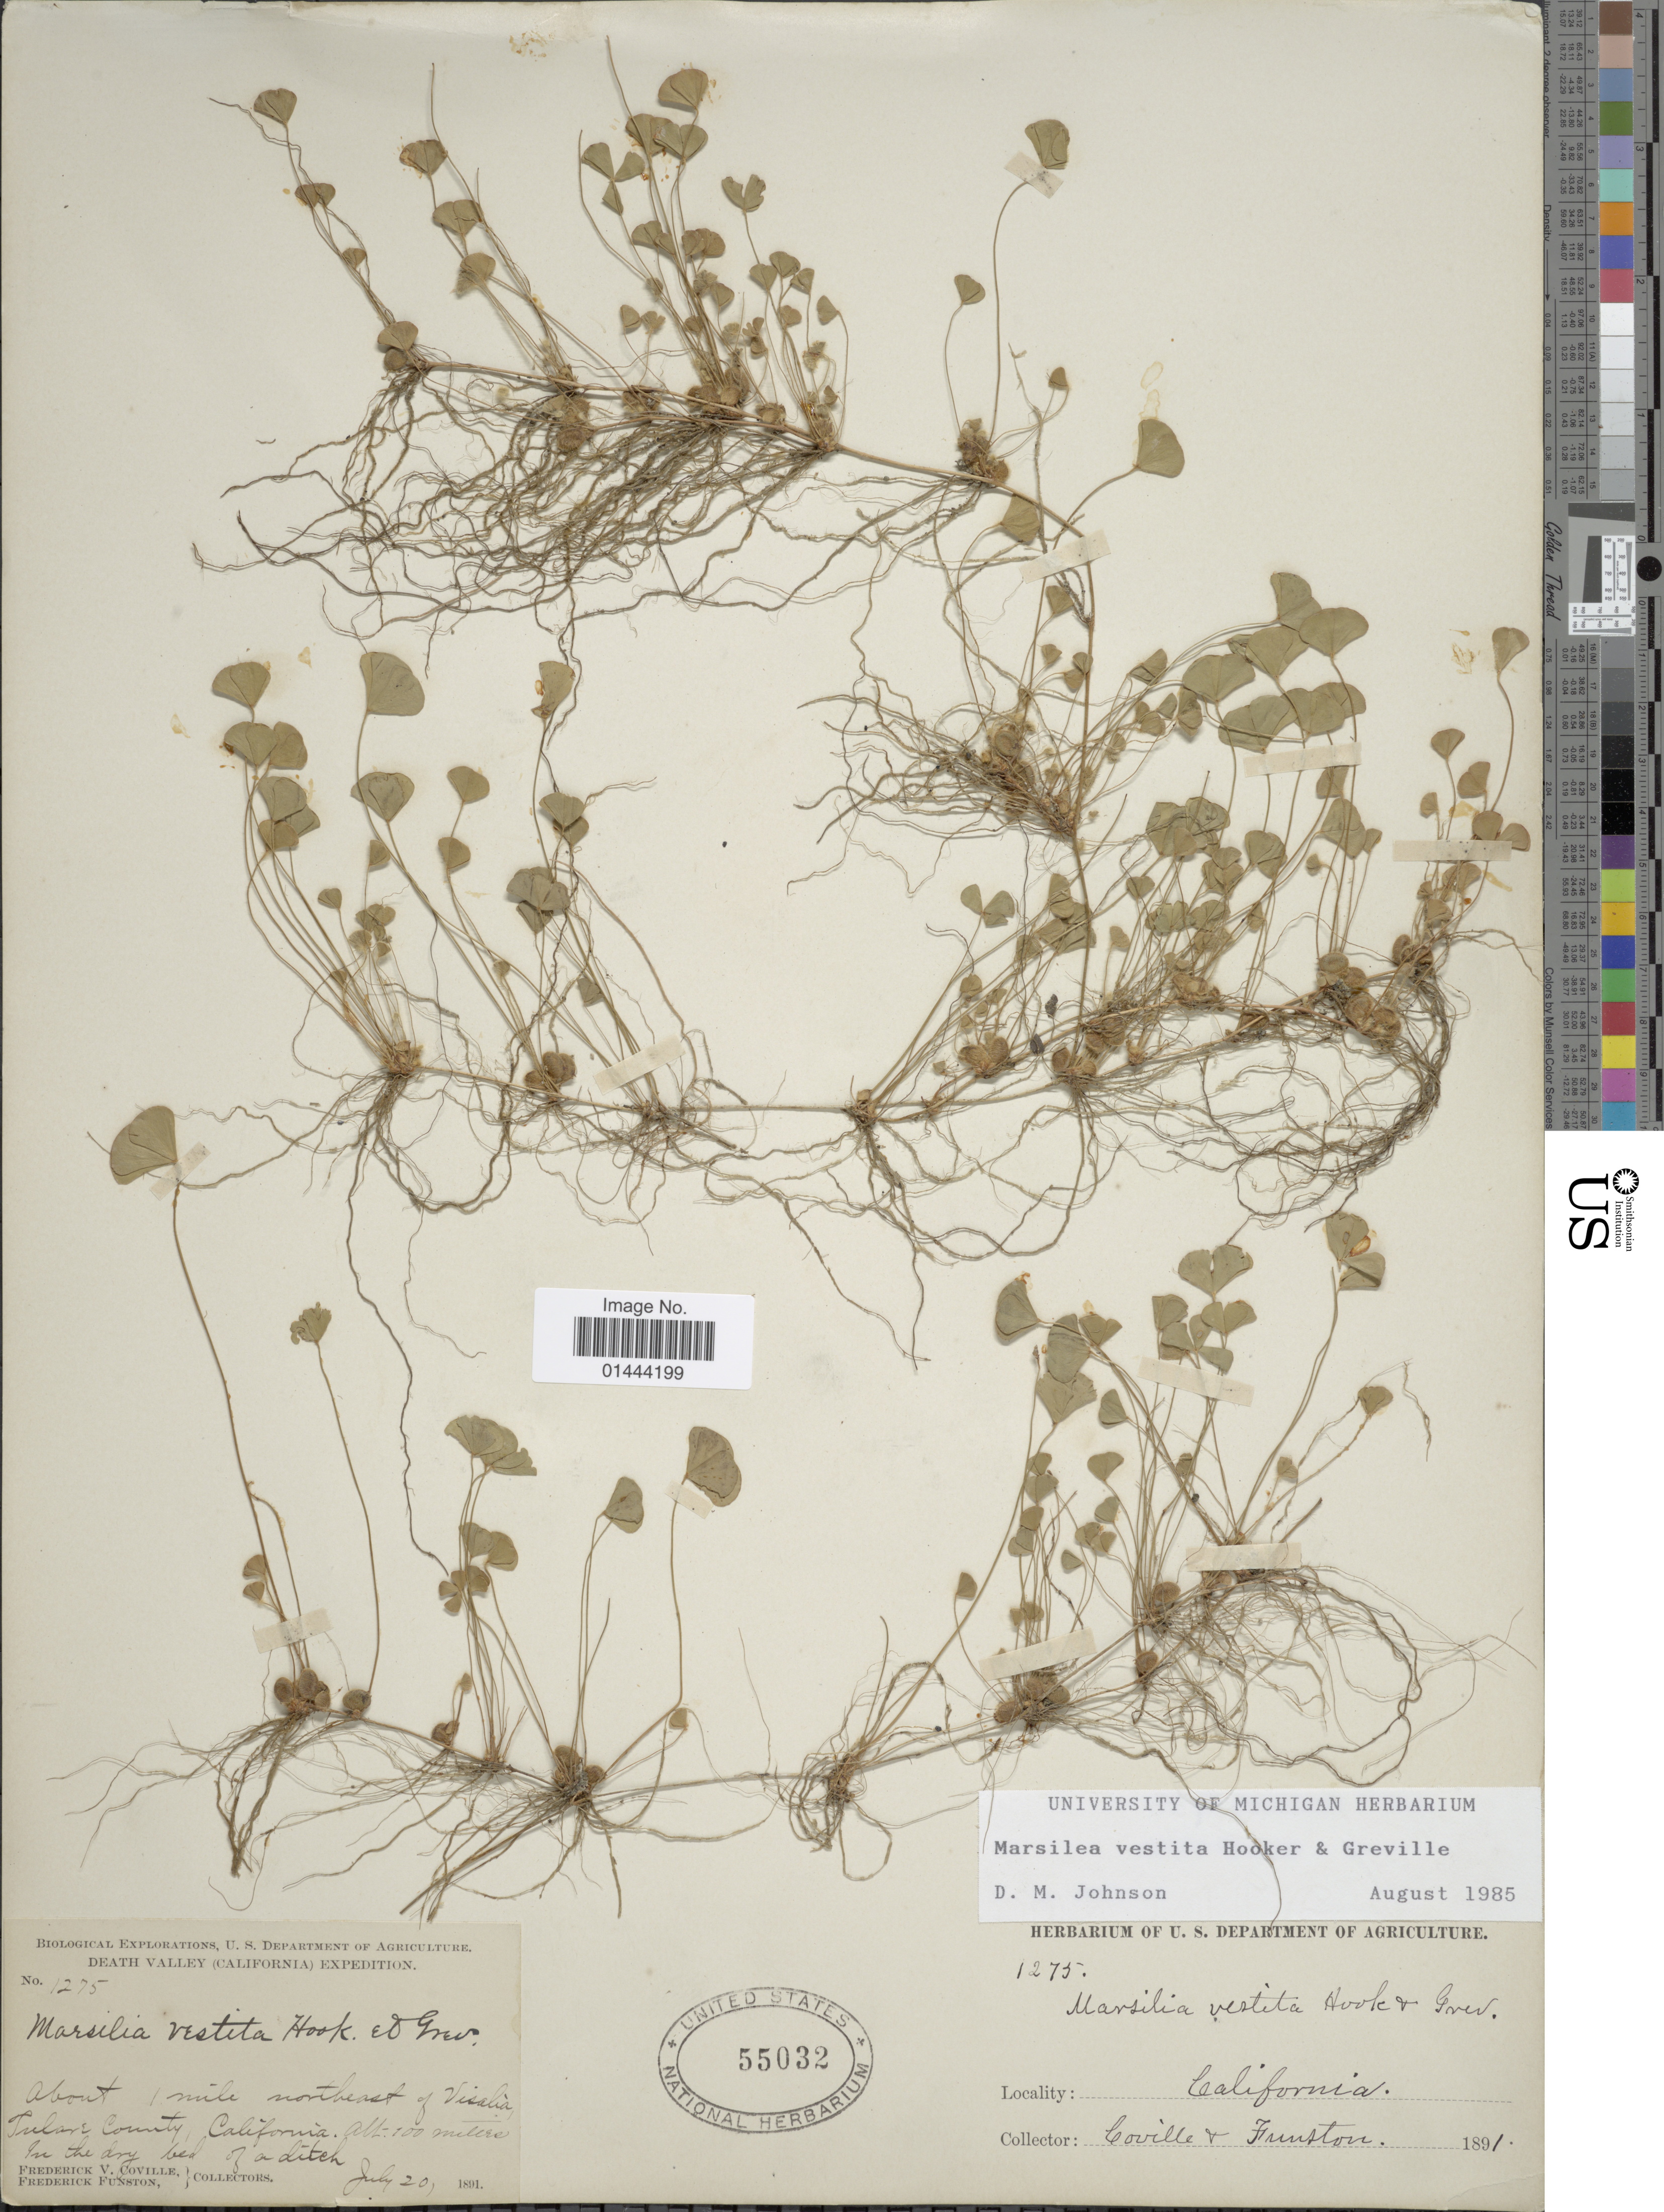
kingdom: Plantae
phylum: Tracheophyta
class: Polypodiopsida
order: Salviniales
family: Marsileaceae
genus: Marsilea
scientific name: Marsilea vestita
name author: Hook. & Grev.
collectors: F. V. Coville & F. Funston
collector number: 1275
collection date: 1891-07-20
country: United States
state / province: California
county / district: Tulare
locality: Death Valley, about 1 mile northeast of Vialia, Tulare County, in the dry bed of a ditch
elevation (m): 100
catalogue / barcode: US 55032